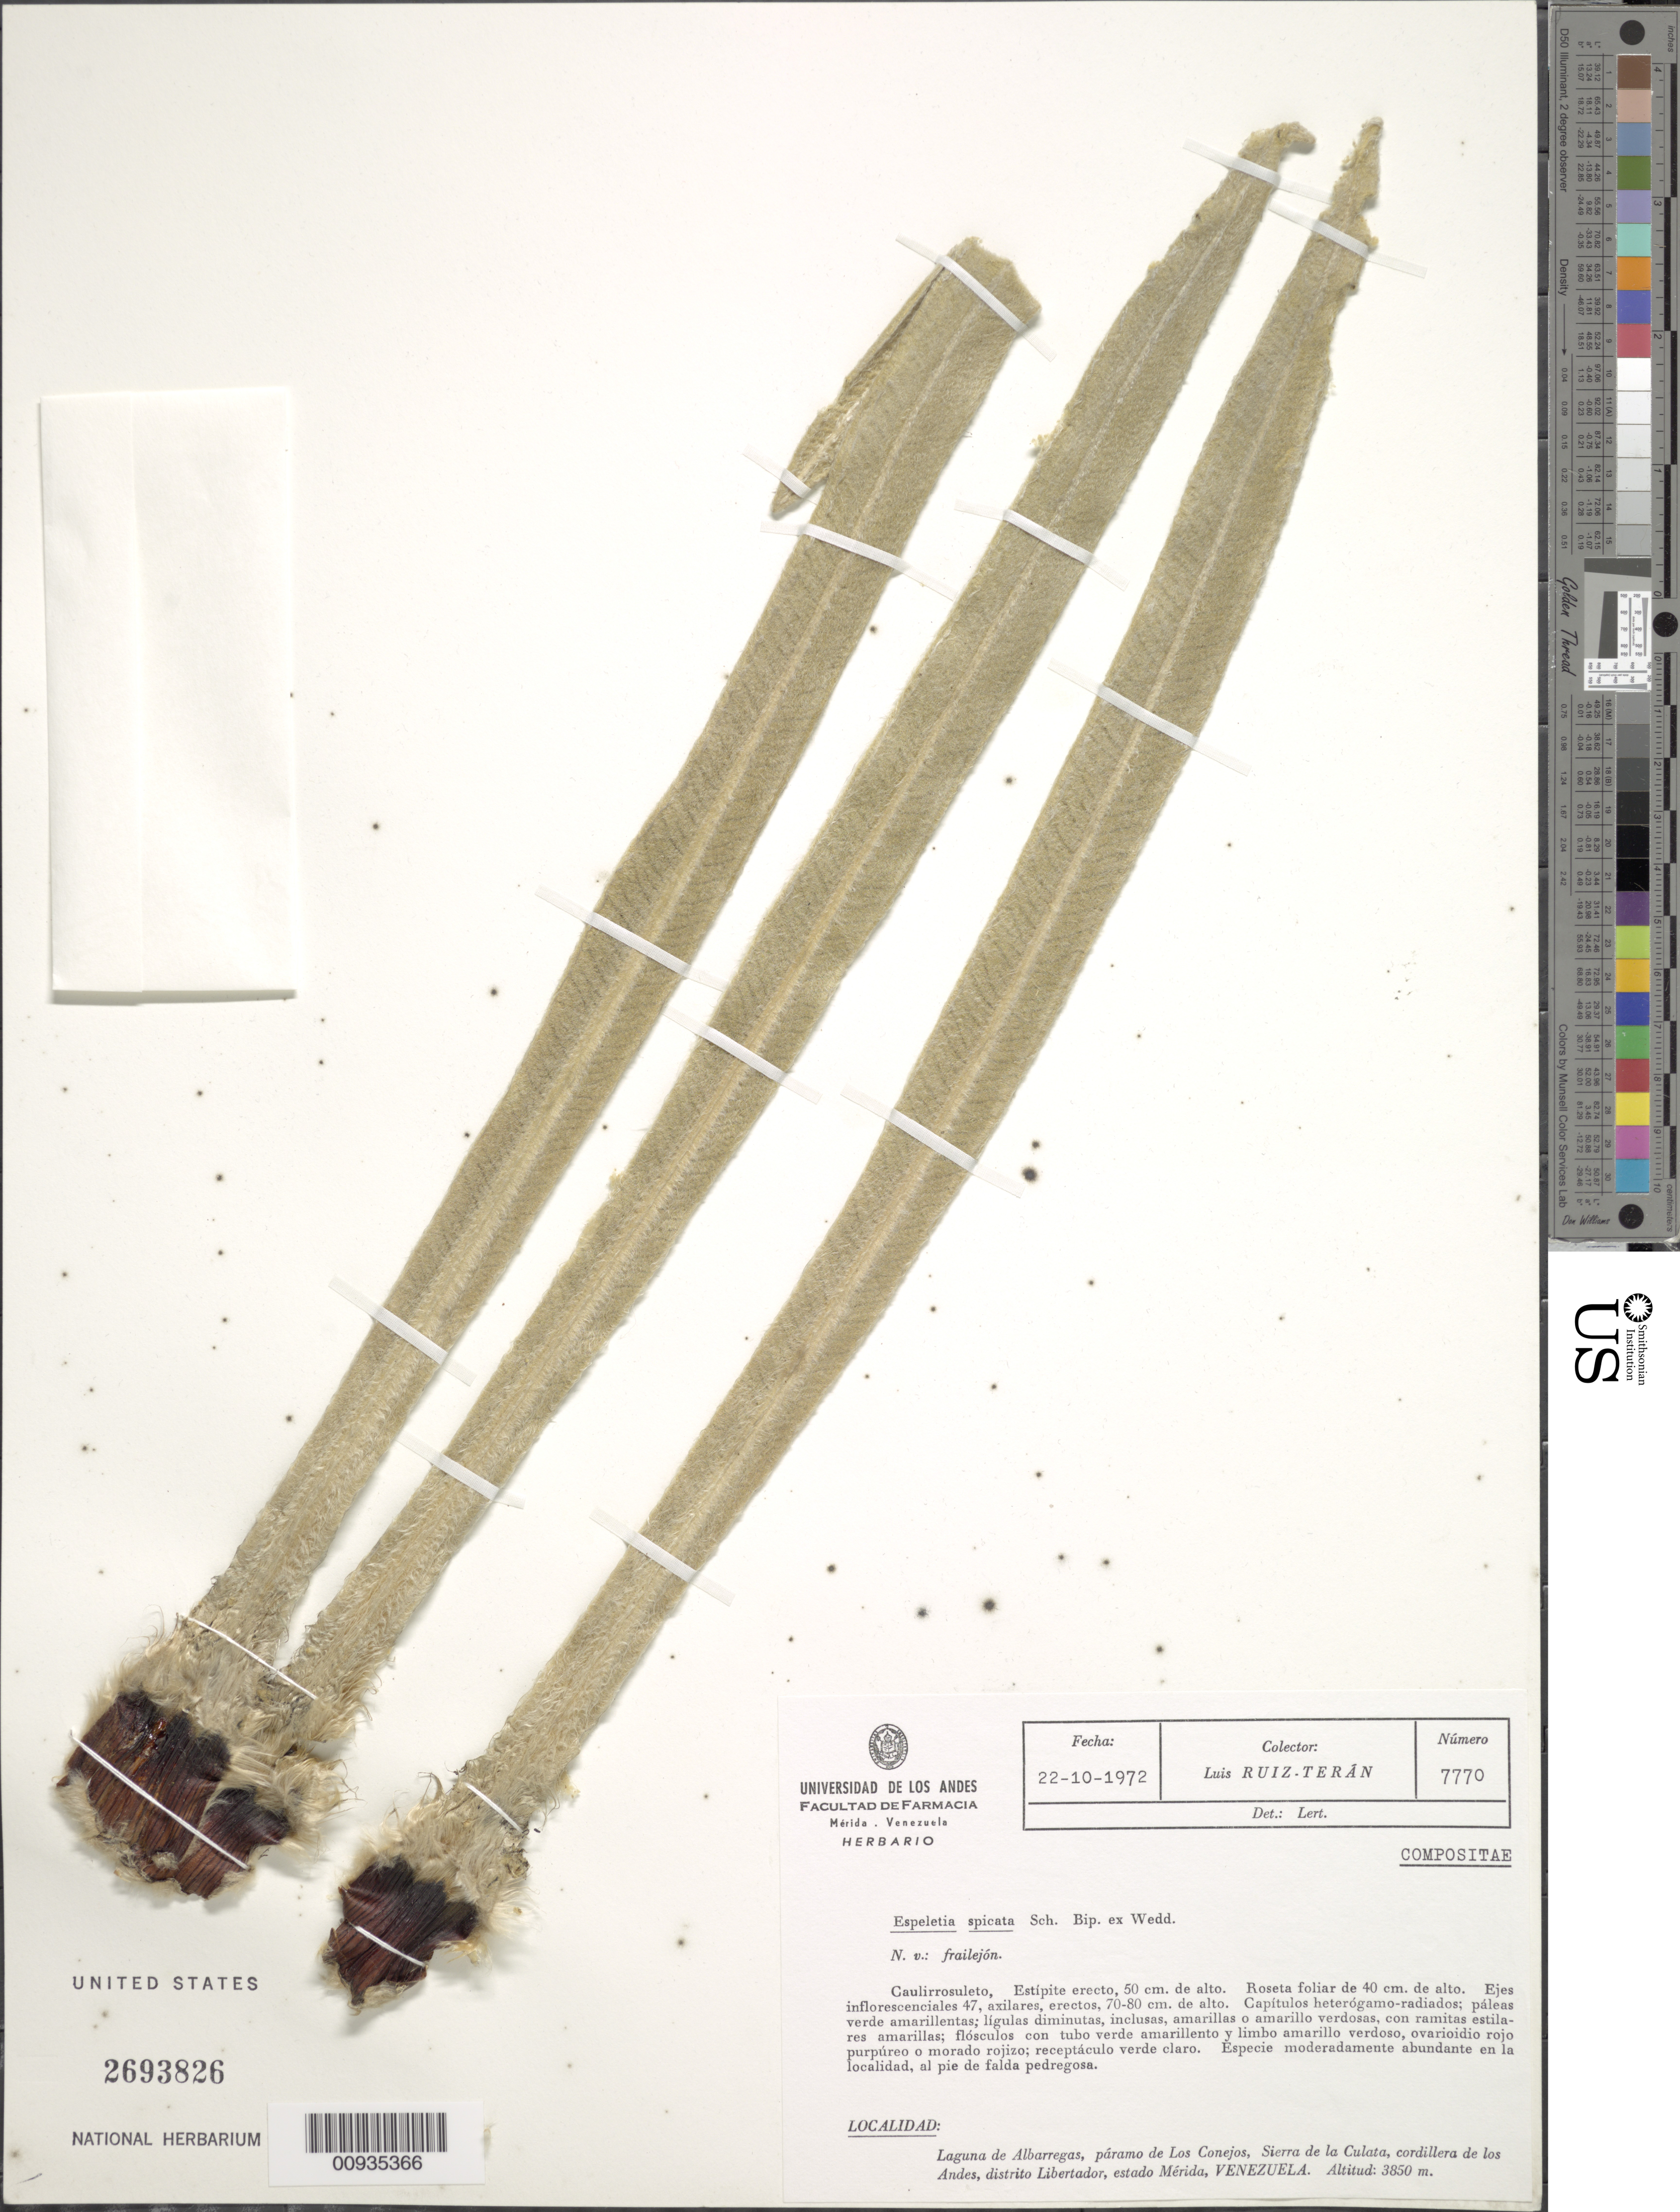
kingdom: Plantae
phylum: Tracheophyta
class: Magnoliopsida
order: Asterales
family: Asteraceae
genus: Coespeletia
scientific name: Coespeletia spicata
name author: (Sch. Bip. ex Wedd.) Cuatrec.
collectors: L. Teran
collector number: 7770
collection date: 1972-10-22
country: Venezuela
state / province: Mérida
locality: Laguna de Albarregas, paramo de Los Conejos, Sierra de la Culata, cordillera de los Andes, distrito Libertador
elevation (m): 3850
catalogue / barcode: US 2693826